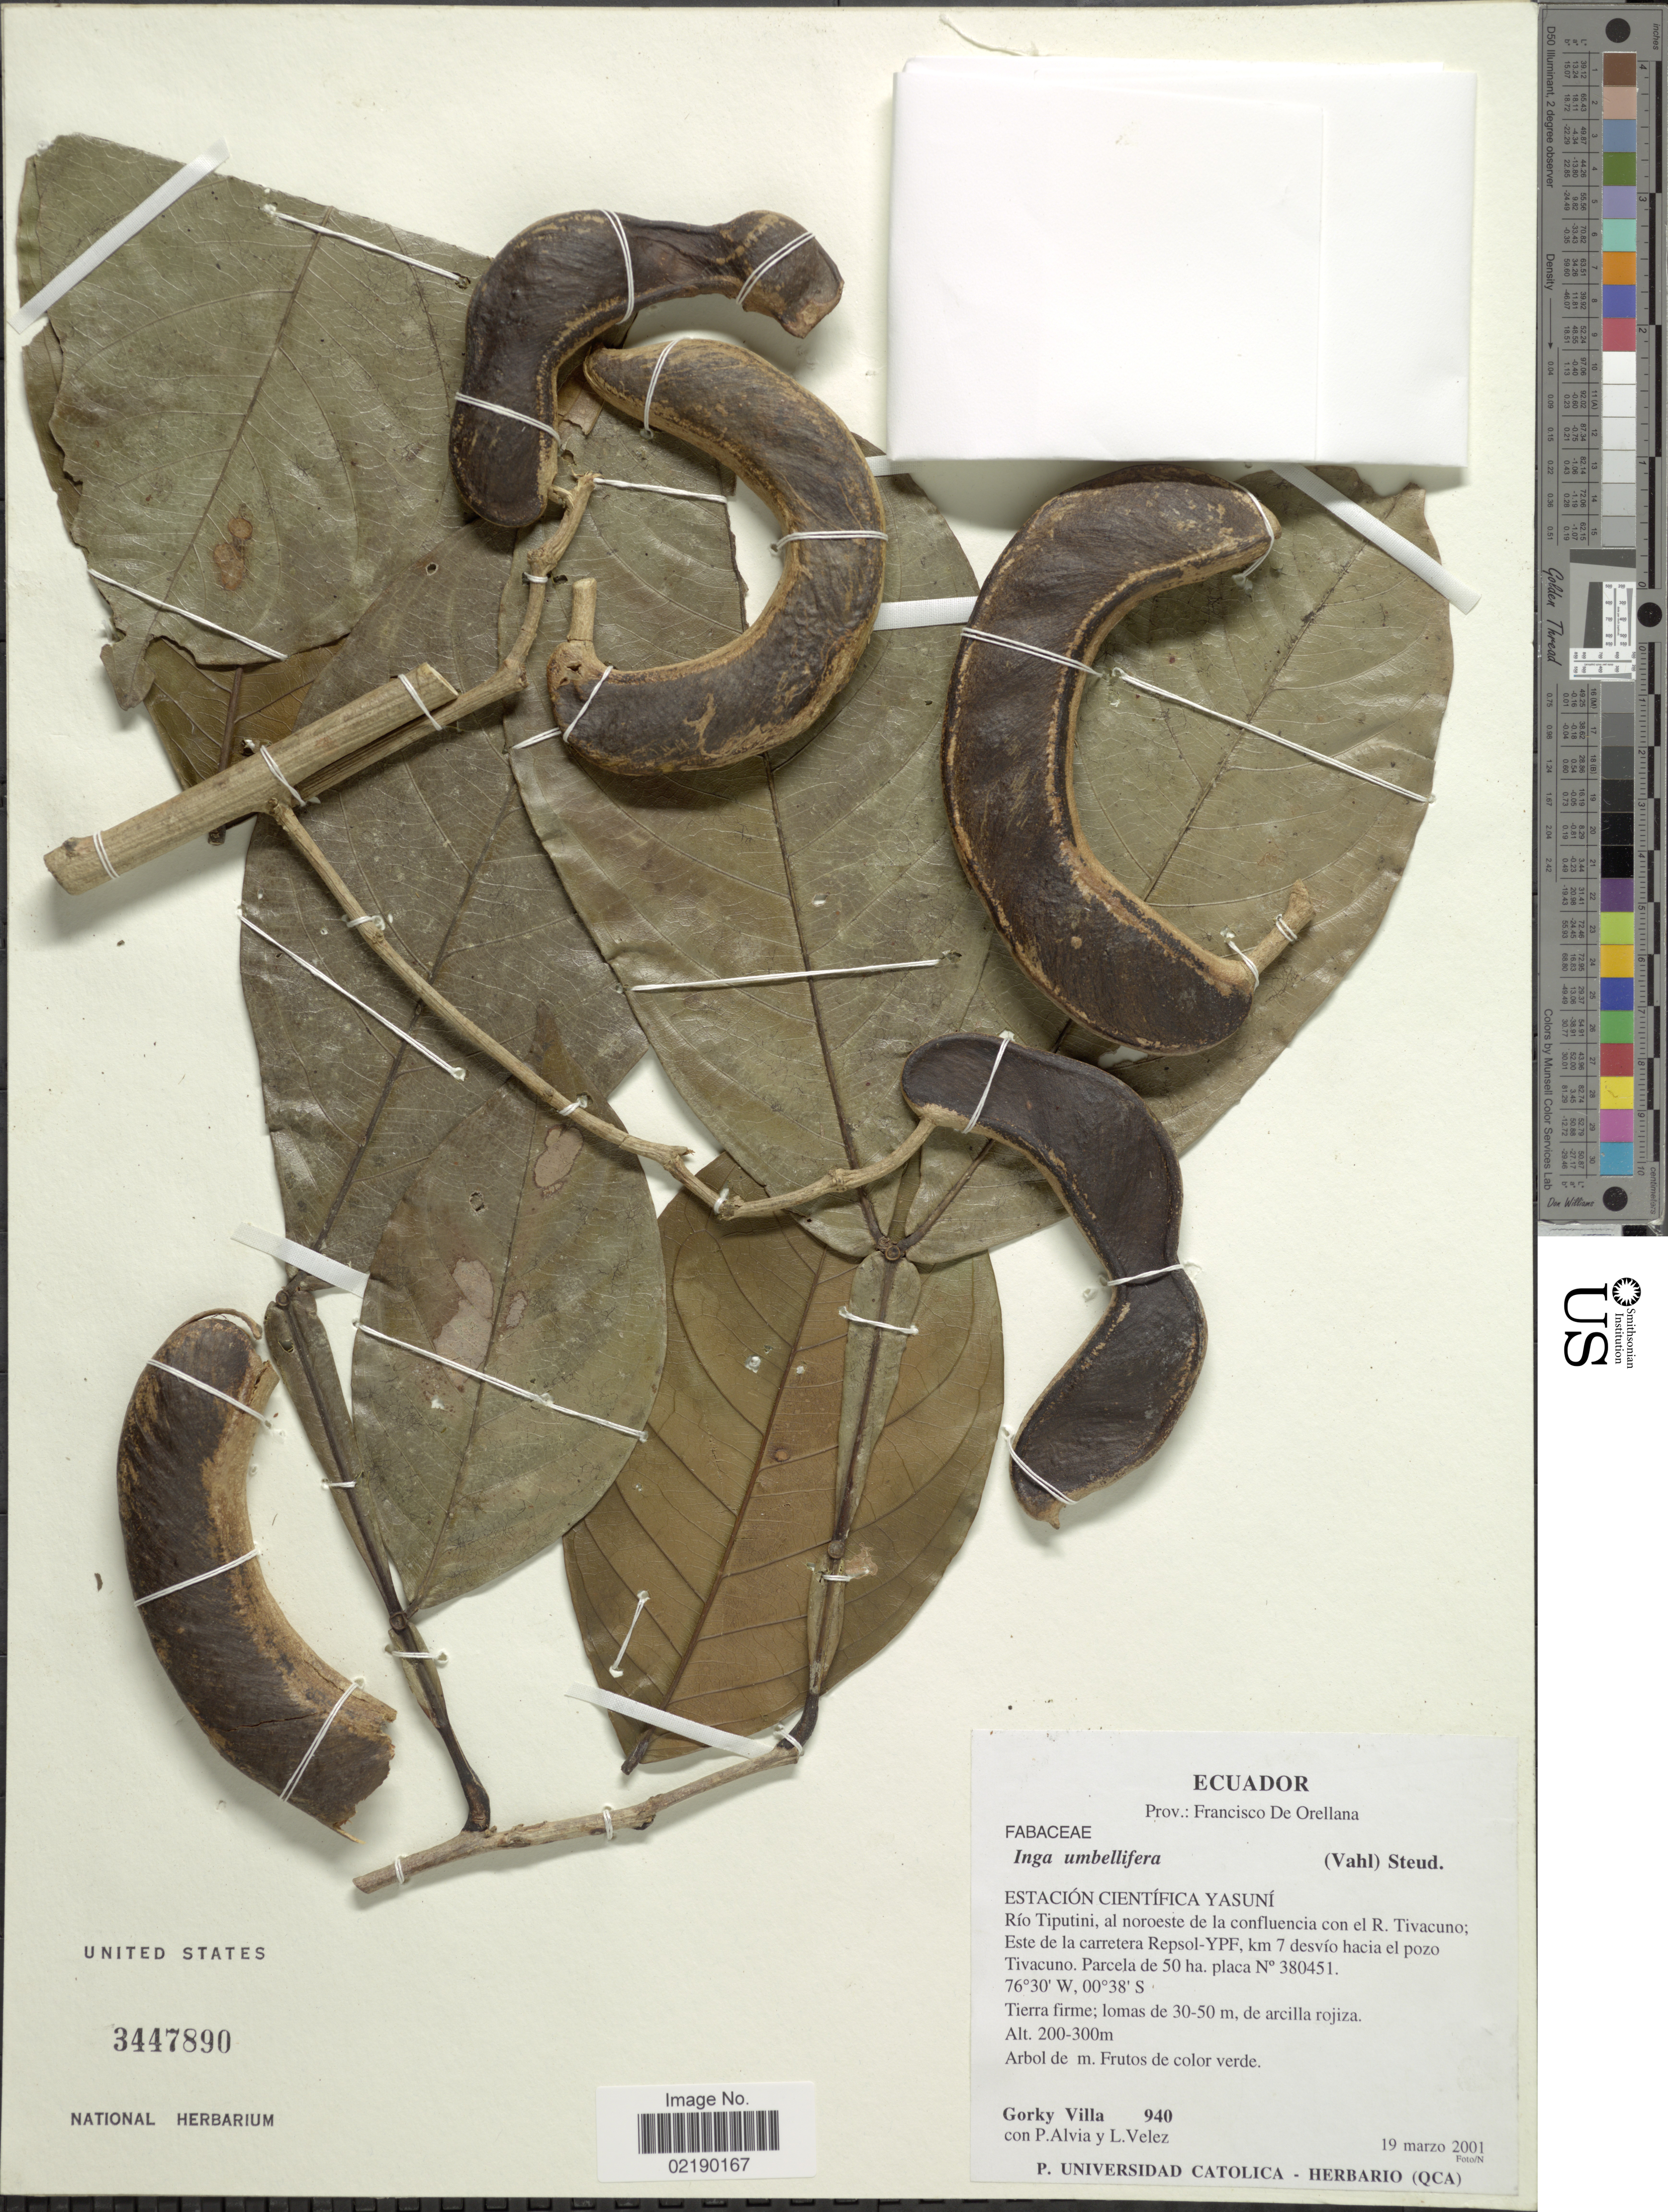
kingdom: Plantae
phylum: Tracheophyta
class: Magnoliopsida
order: Fabales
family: Fabaceae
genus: Inga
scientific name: Inga umbellifera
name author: (Vahl) Steud. ex DC.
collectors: G. Villa, P. Alvia & L. Velez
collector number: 940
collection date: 2001-03-19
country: Ecuador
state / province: Orellana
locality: Prov. Francisco De Orellana, Estacion Cientifica Yasuni, Rio Tiputini, al noroeste de la confluencia con el R. Tivacuno; este de la carretera Repsok-YPF, km 7 desvio hacia el pozo Tivacuno. Parcela de 50 ha. N. 380451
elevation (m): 200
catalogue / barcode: US 3447890